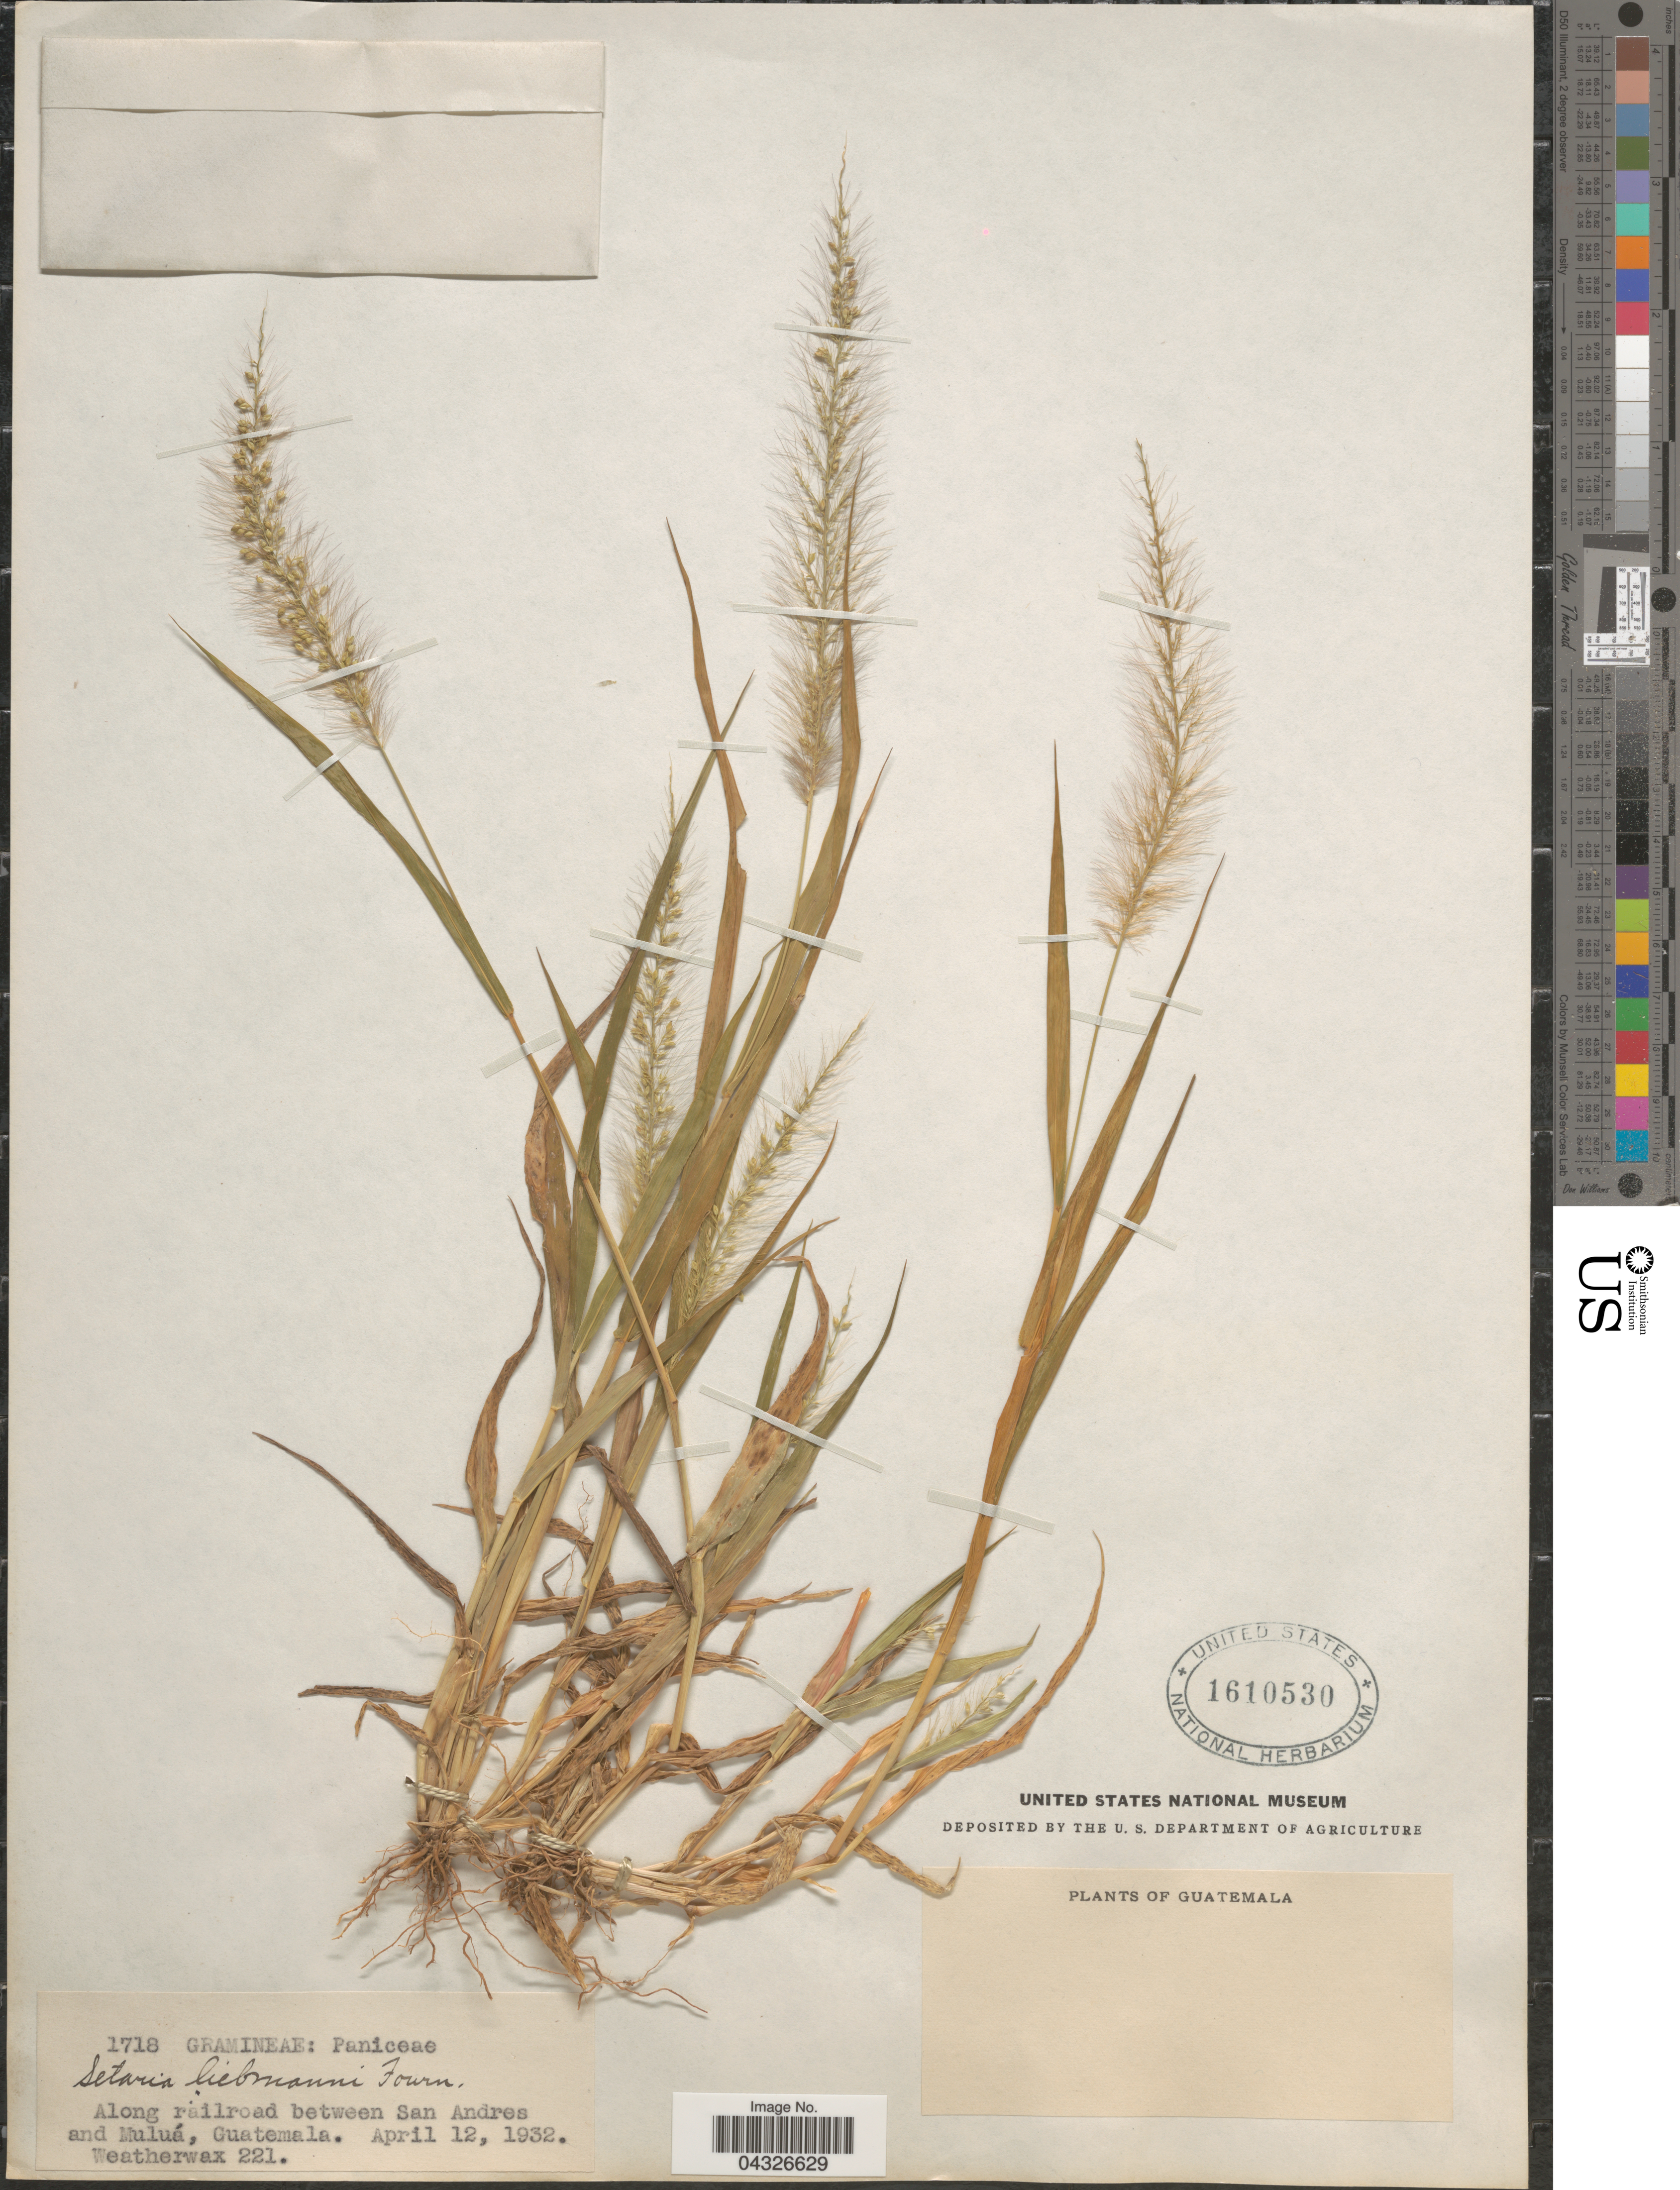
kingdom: Plantae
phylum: Tracheophyta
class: Liliopsida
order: Poales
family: Poaceae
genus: Setaria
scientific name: Setaria liebmannii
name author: E. Fourn.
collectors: -. Weatherwax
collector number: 221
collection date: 1932-04-12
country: Guatemala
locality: Along railroad between San Andres and Muluá.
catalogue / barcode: US 1610530